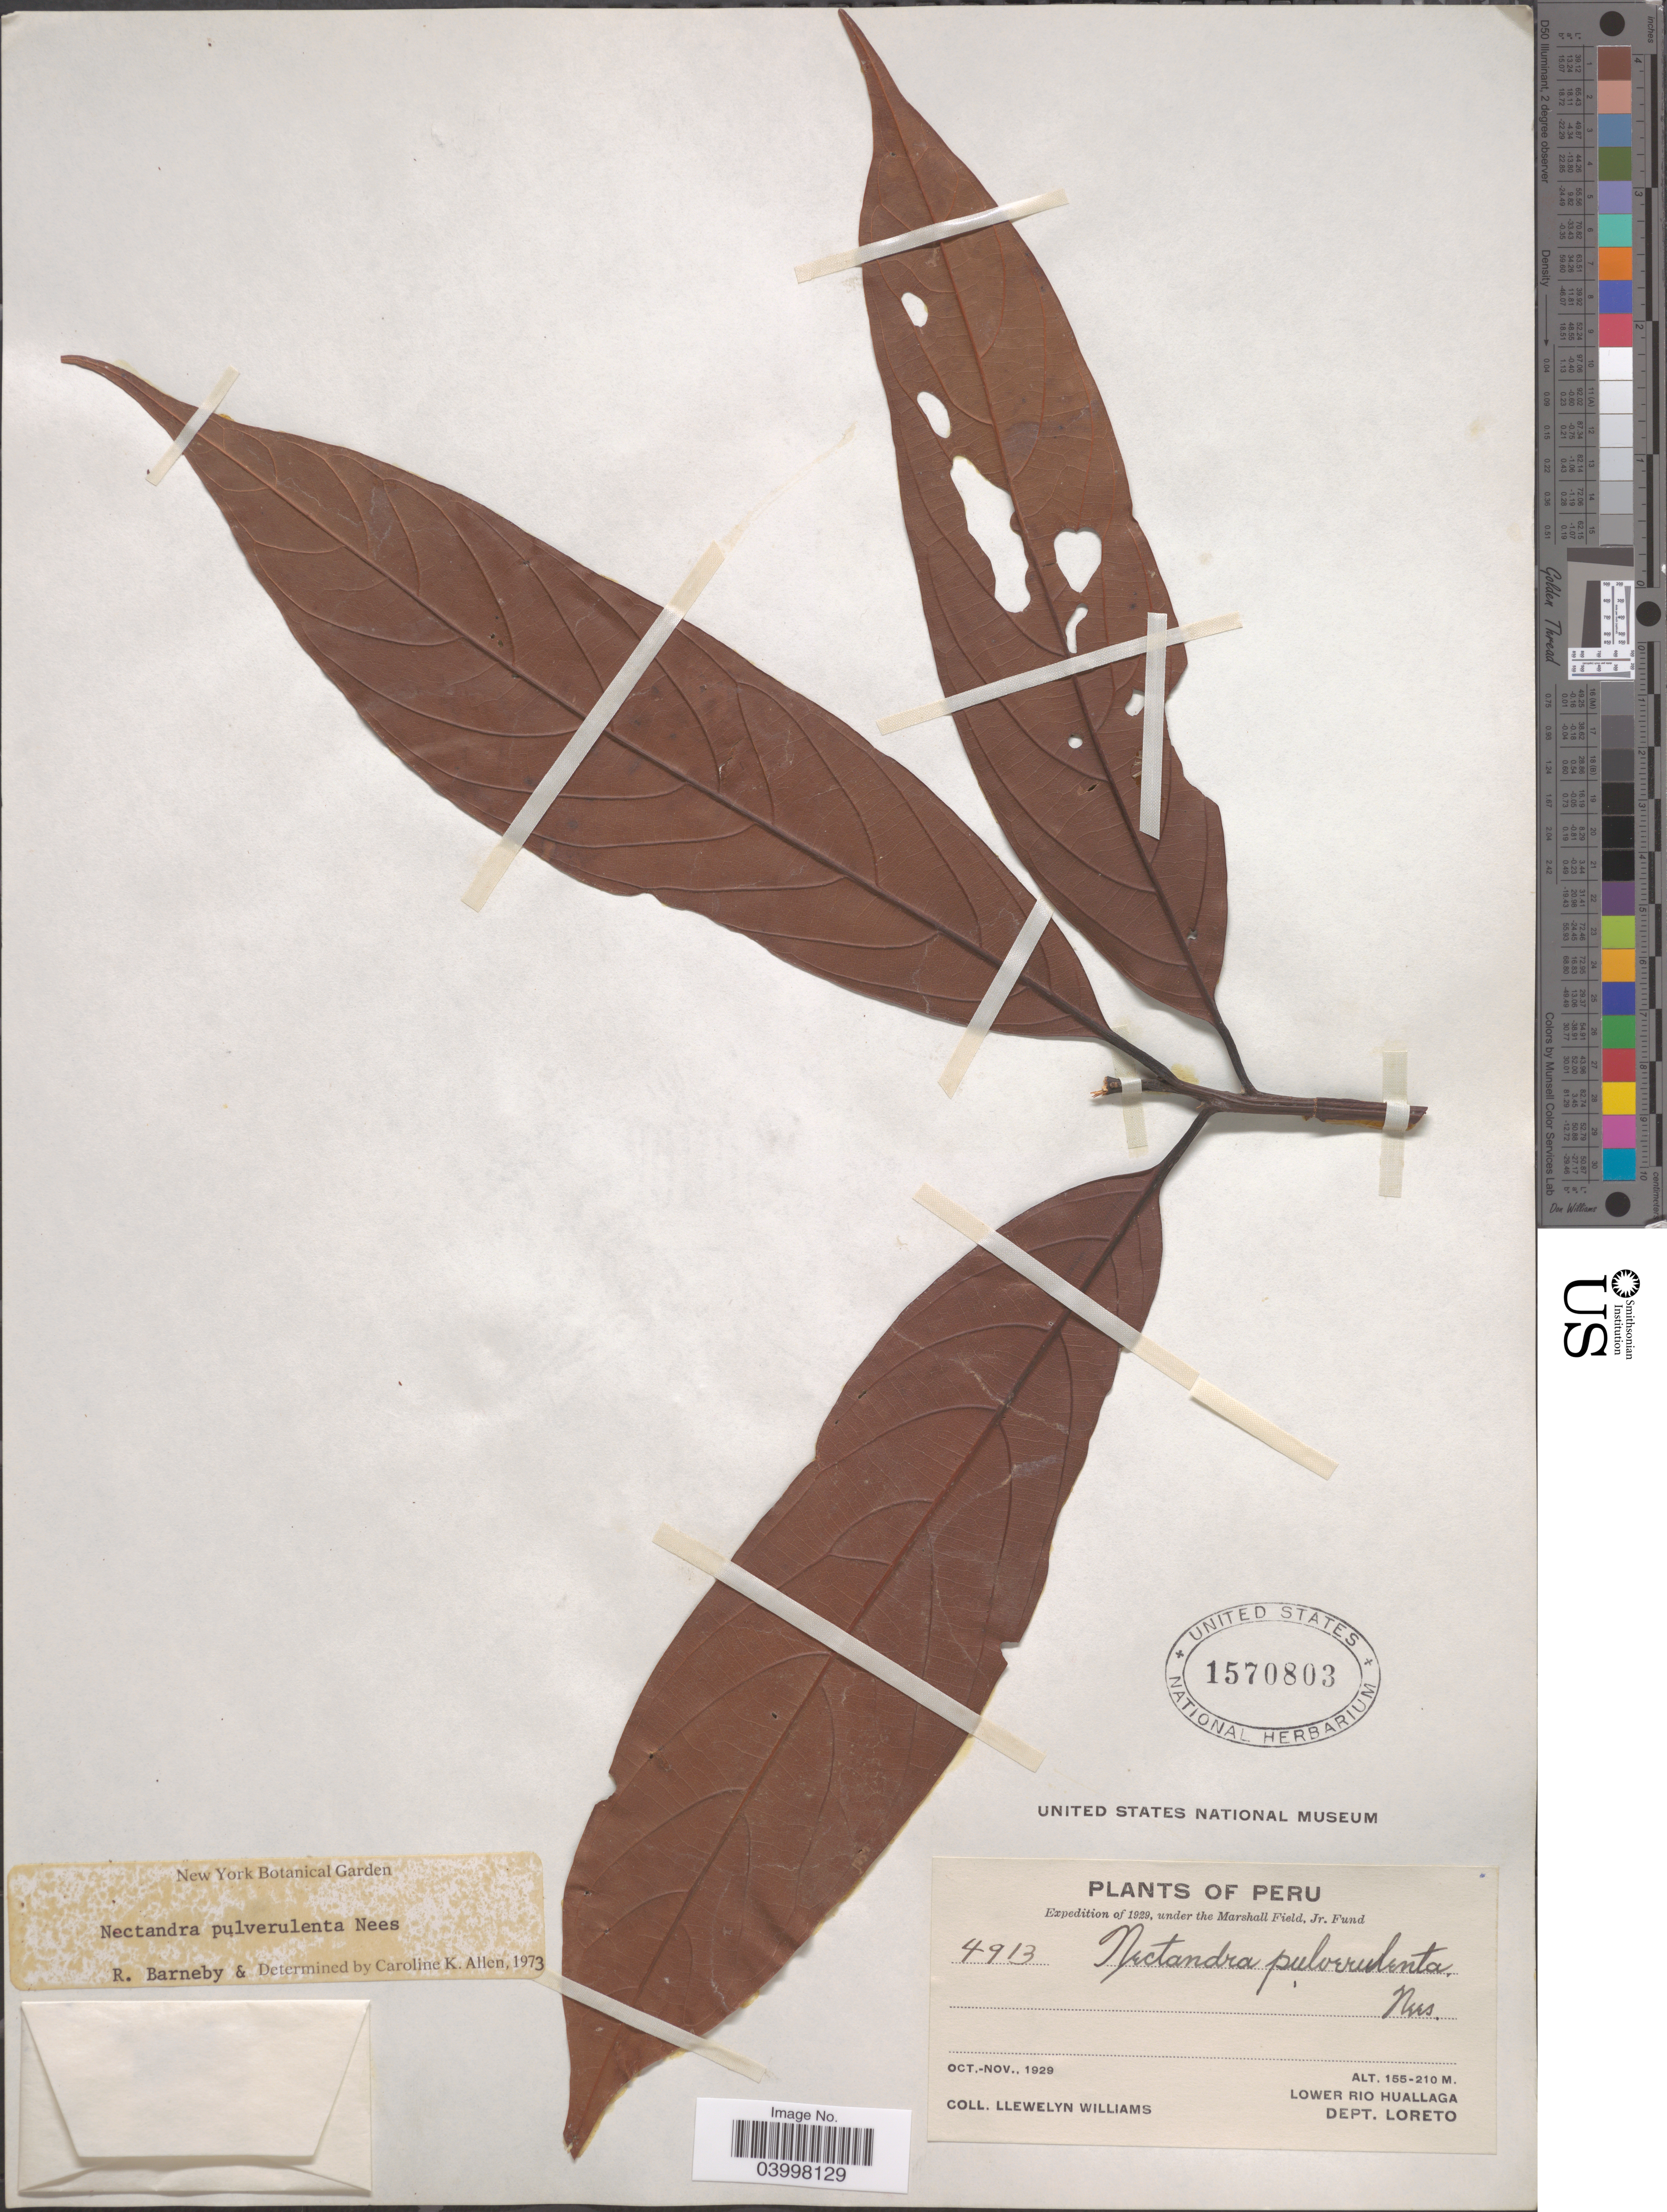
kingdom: Plantae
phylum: Tracheophyta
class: Magnoliopsida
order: Laurales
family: Lauraceae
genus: Nectandra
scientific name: Nectandra pulverulenta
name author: Nees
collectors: Ll. Williams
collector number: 4913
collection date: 1929-10/1929-11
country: Peru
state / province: Loreto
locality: Lower rio Huallaga. Dept. Loreto.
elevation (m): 155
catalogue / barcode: US 1570803